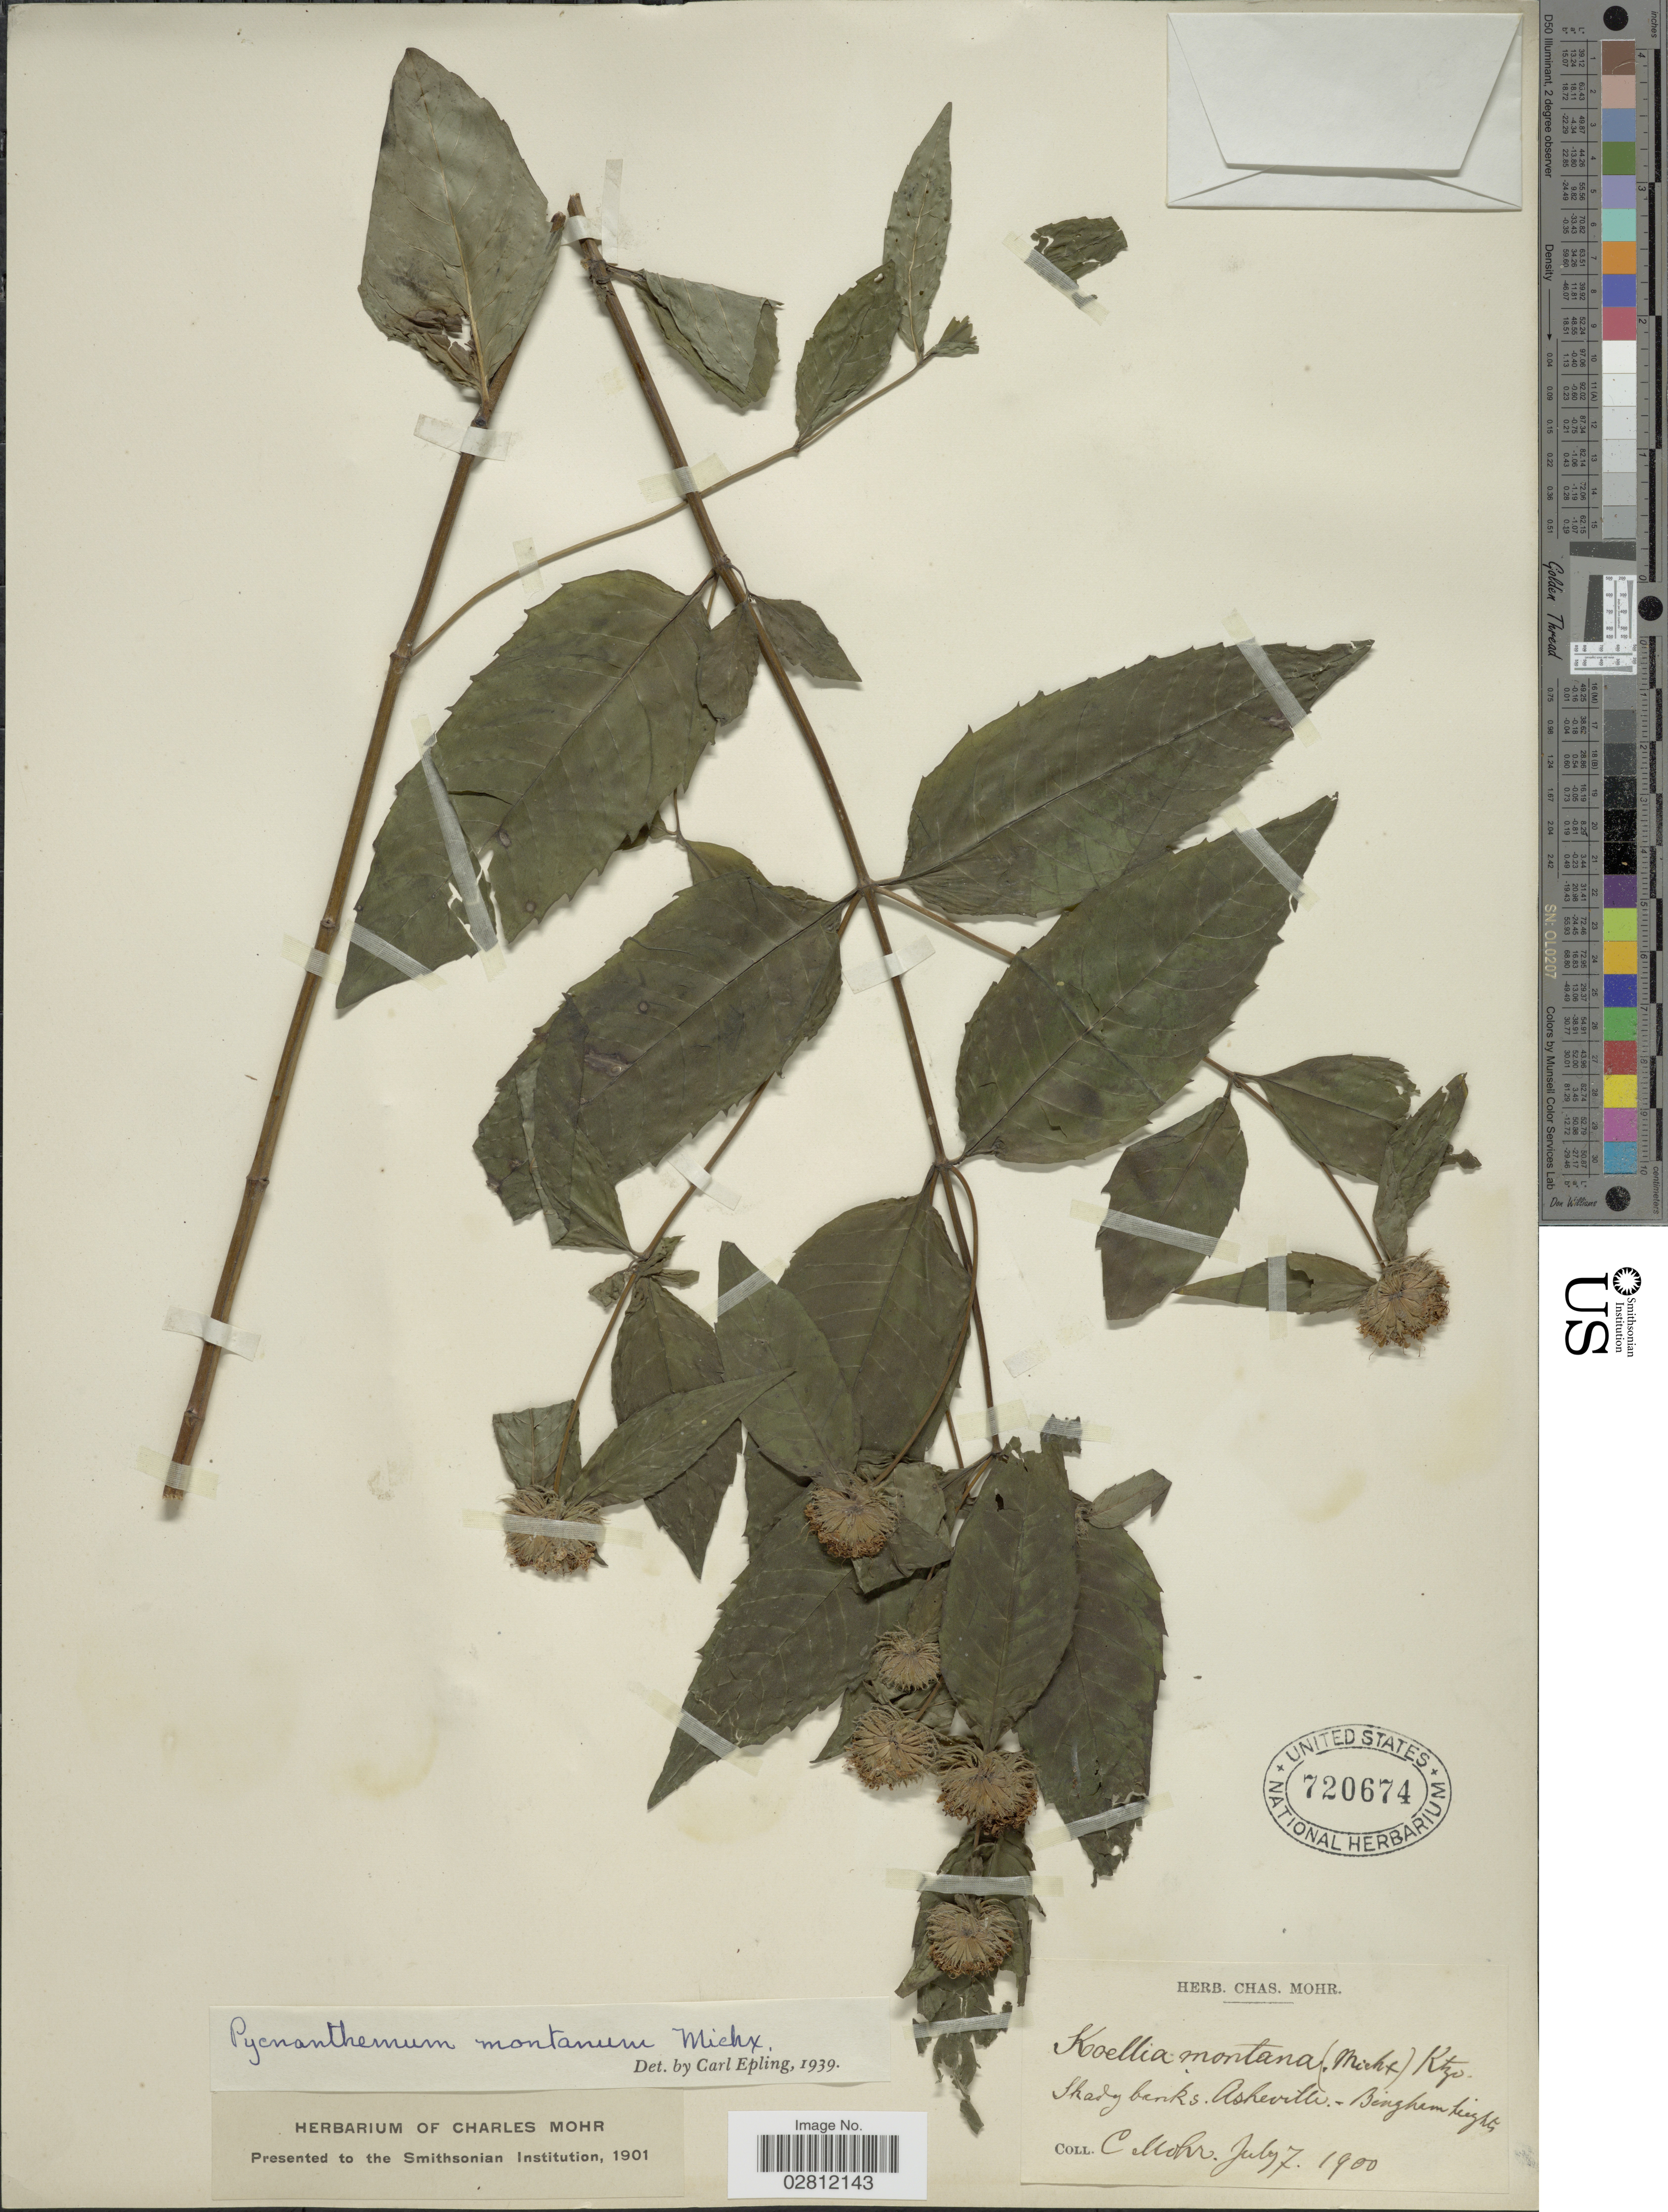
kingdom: Plantae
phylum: Tracheophyta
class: Magnoliopsida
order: Lamiales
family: Lamiaceae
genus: Pycnanthemum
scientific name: Pycnanthemum montanum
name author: Michx.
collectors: C. T. Mohr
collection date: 1900-07-07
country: United States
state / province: North Carolina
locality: Asheville, Bingham heights.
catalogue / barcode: US 720674